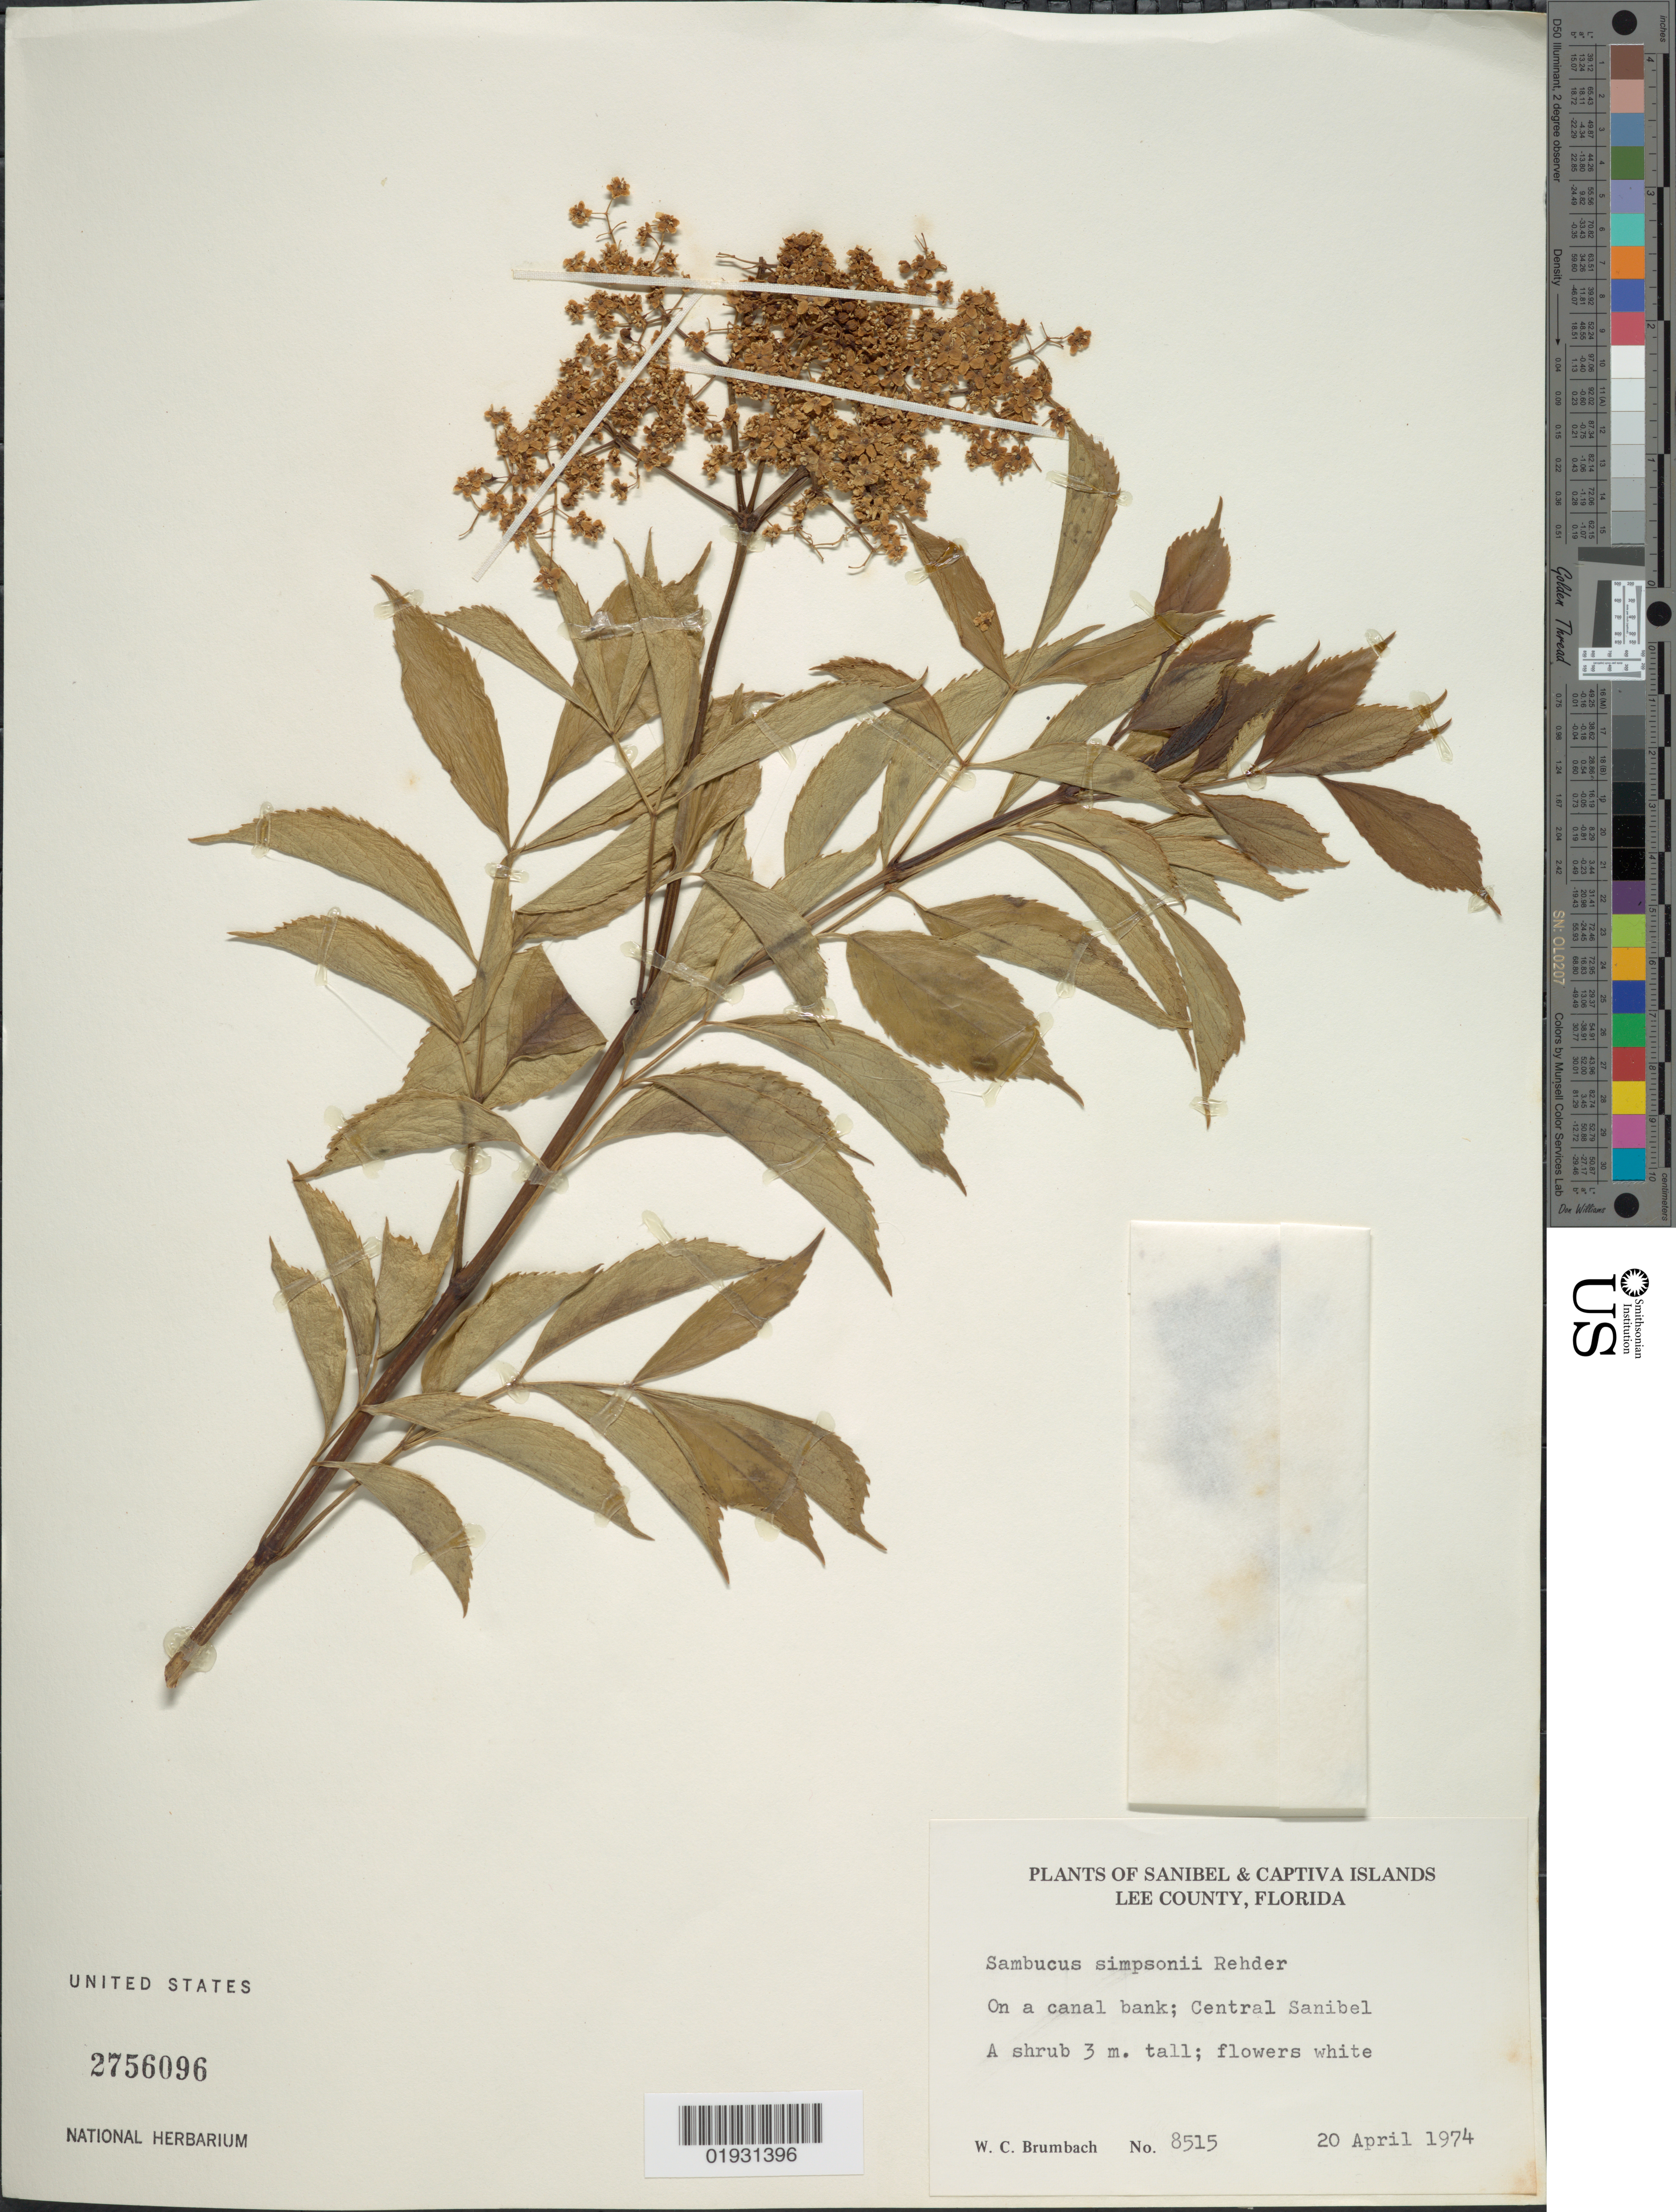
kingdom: Plantae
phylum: Tracheophyta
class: Magnoliopsida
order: Dipsacales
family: Viburnaceae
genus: Sambucus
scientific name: Sambucus simpsonii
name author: Rehder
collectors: W. C. Brumbach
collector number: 8515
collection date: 1974-04-20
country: United States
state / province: Florida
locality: Sanibel & Captiva Islands Lee County. On a canal bank; Central Sanibel.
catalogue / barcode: US 2756096